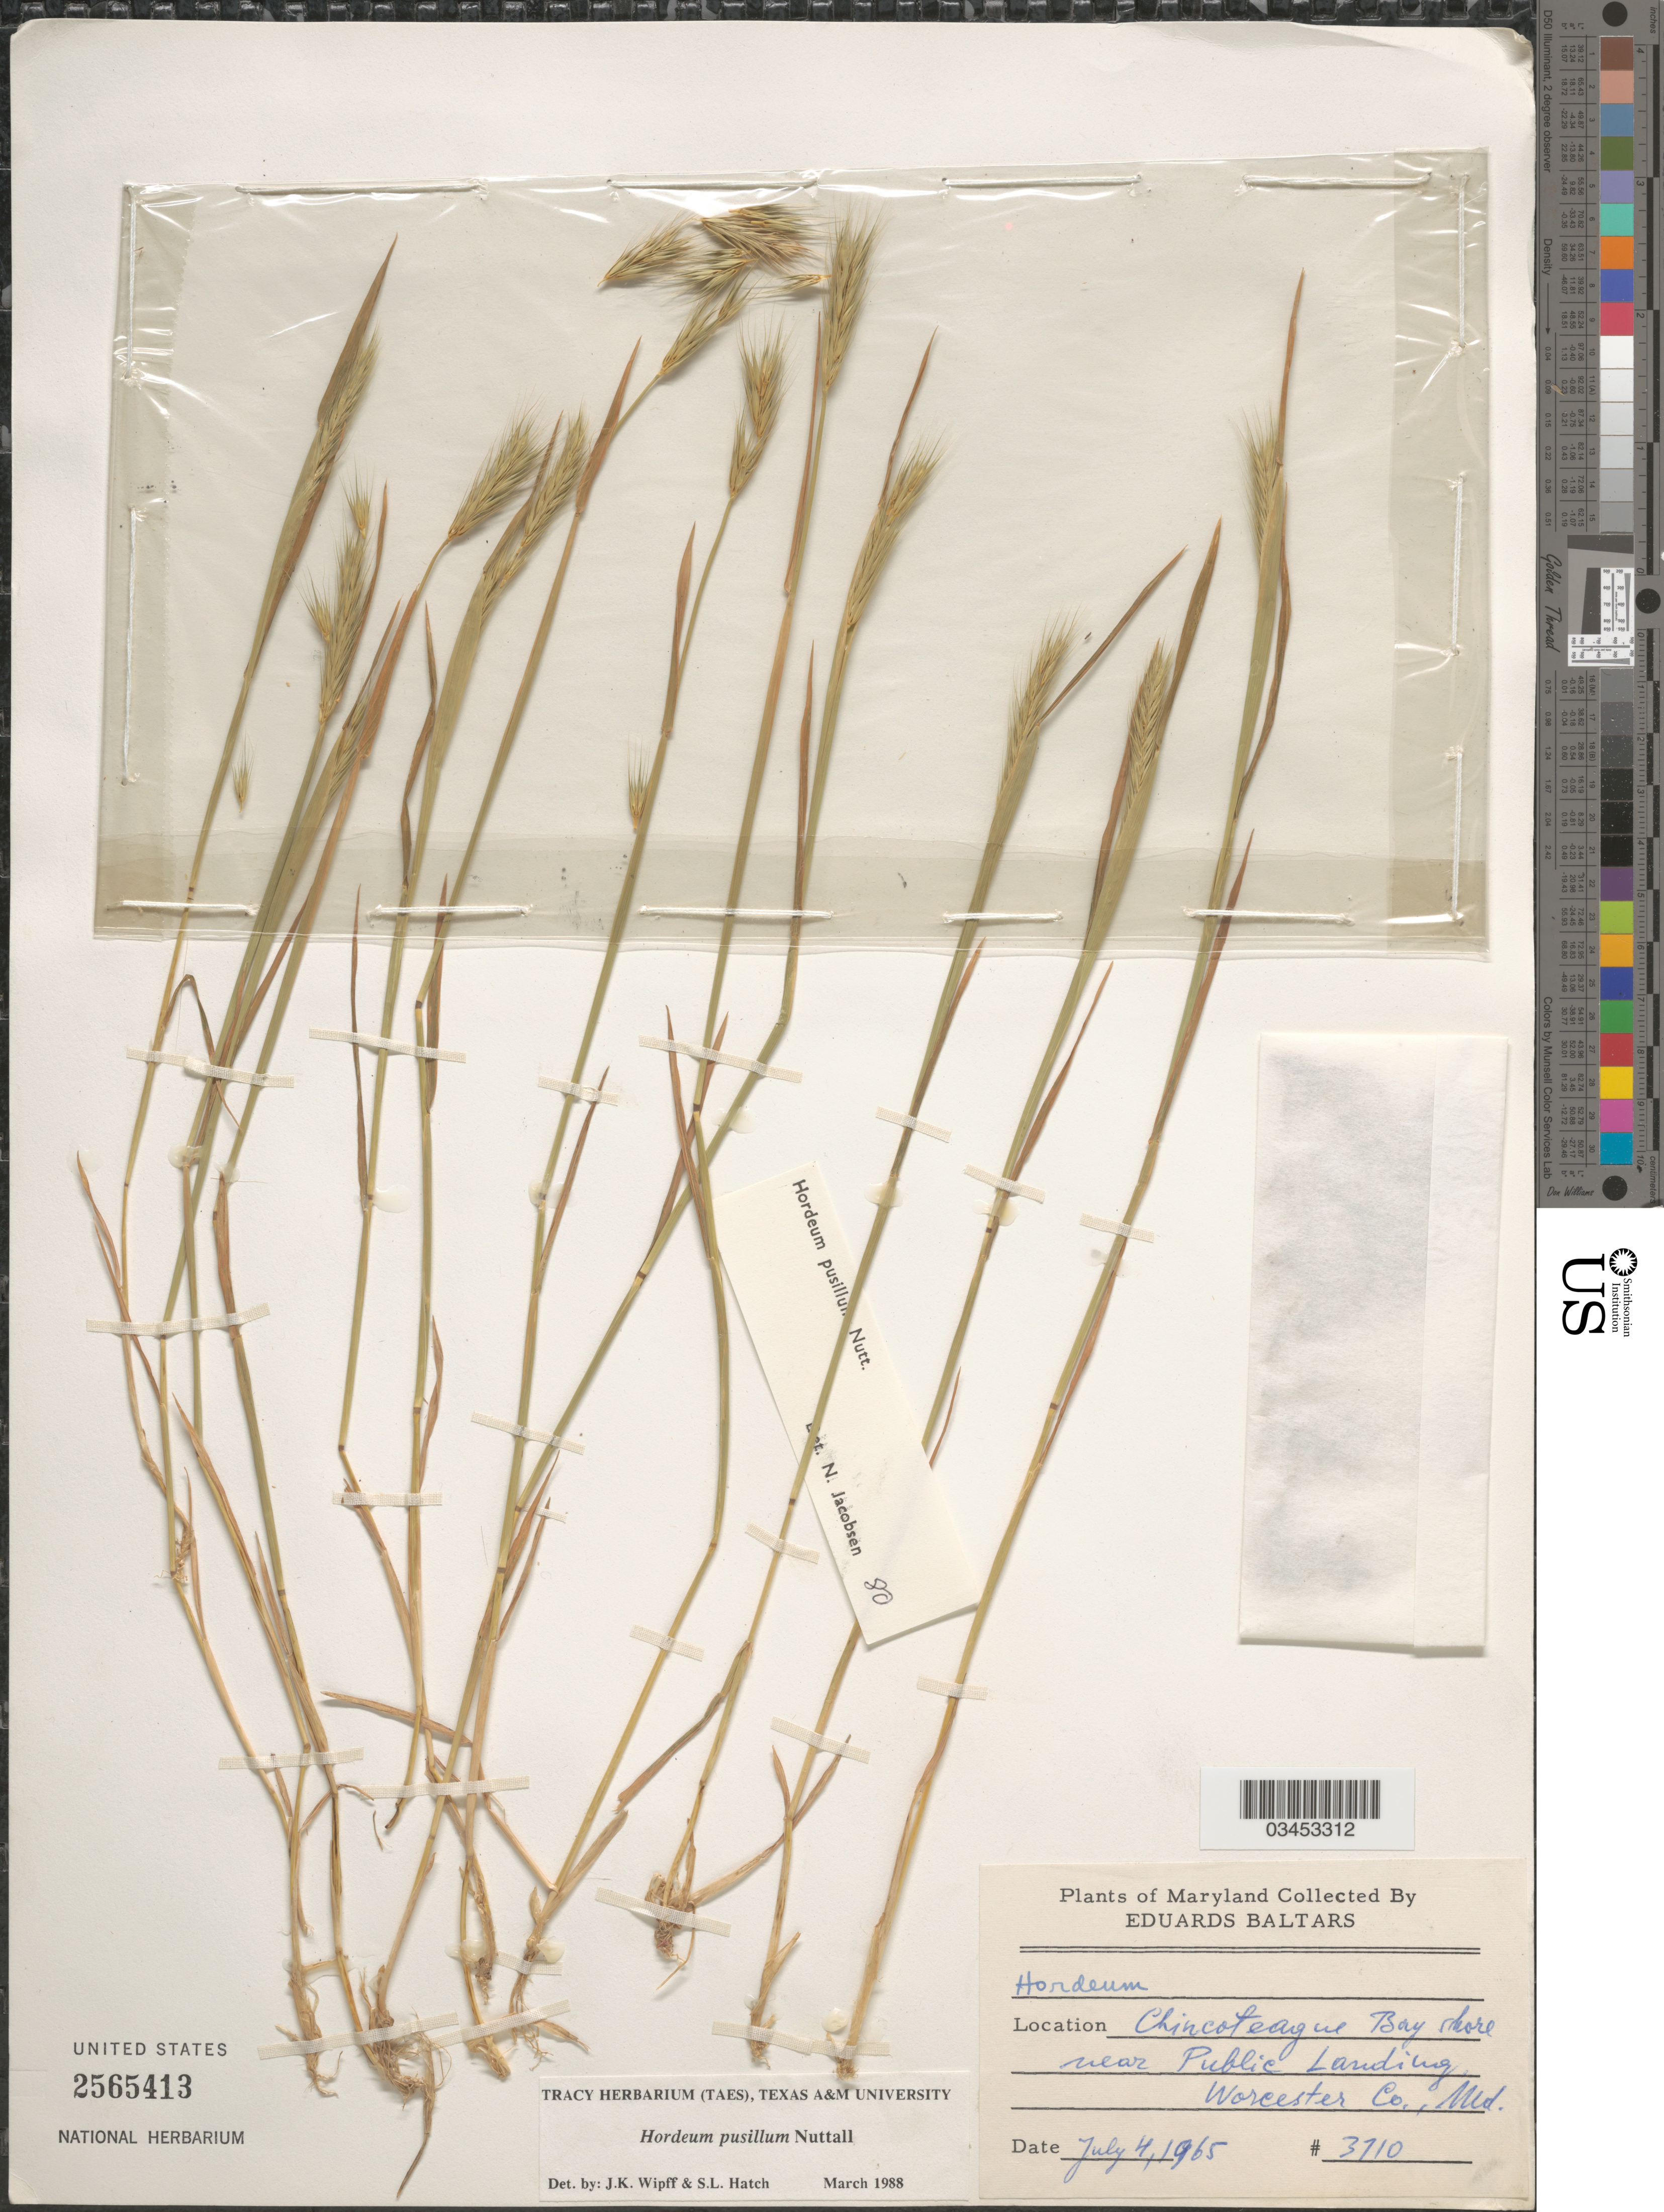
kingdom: Plantae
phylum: Tracheophyta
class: Liliopsida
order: Poales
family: Poaceae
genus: Hordeum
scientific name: Hordeum pusillum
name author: Nutt.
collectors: E. Baltars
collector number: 3710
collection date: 1965-07-04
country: United States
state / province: Maryland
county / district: Worcester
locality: Chincoteague Bay shore near Public Landing. Worcester Co.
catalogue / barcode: US 2565413